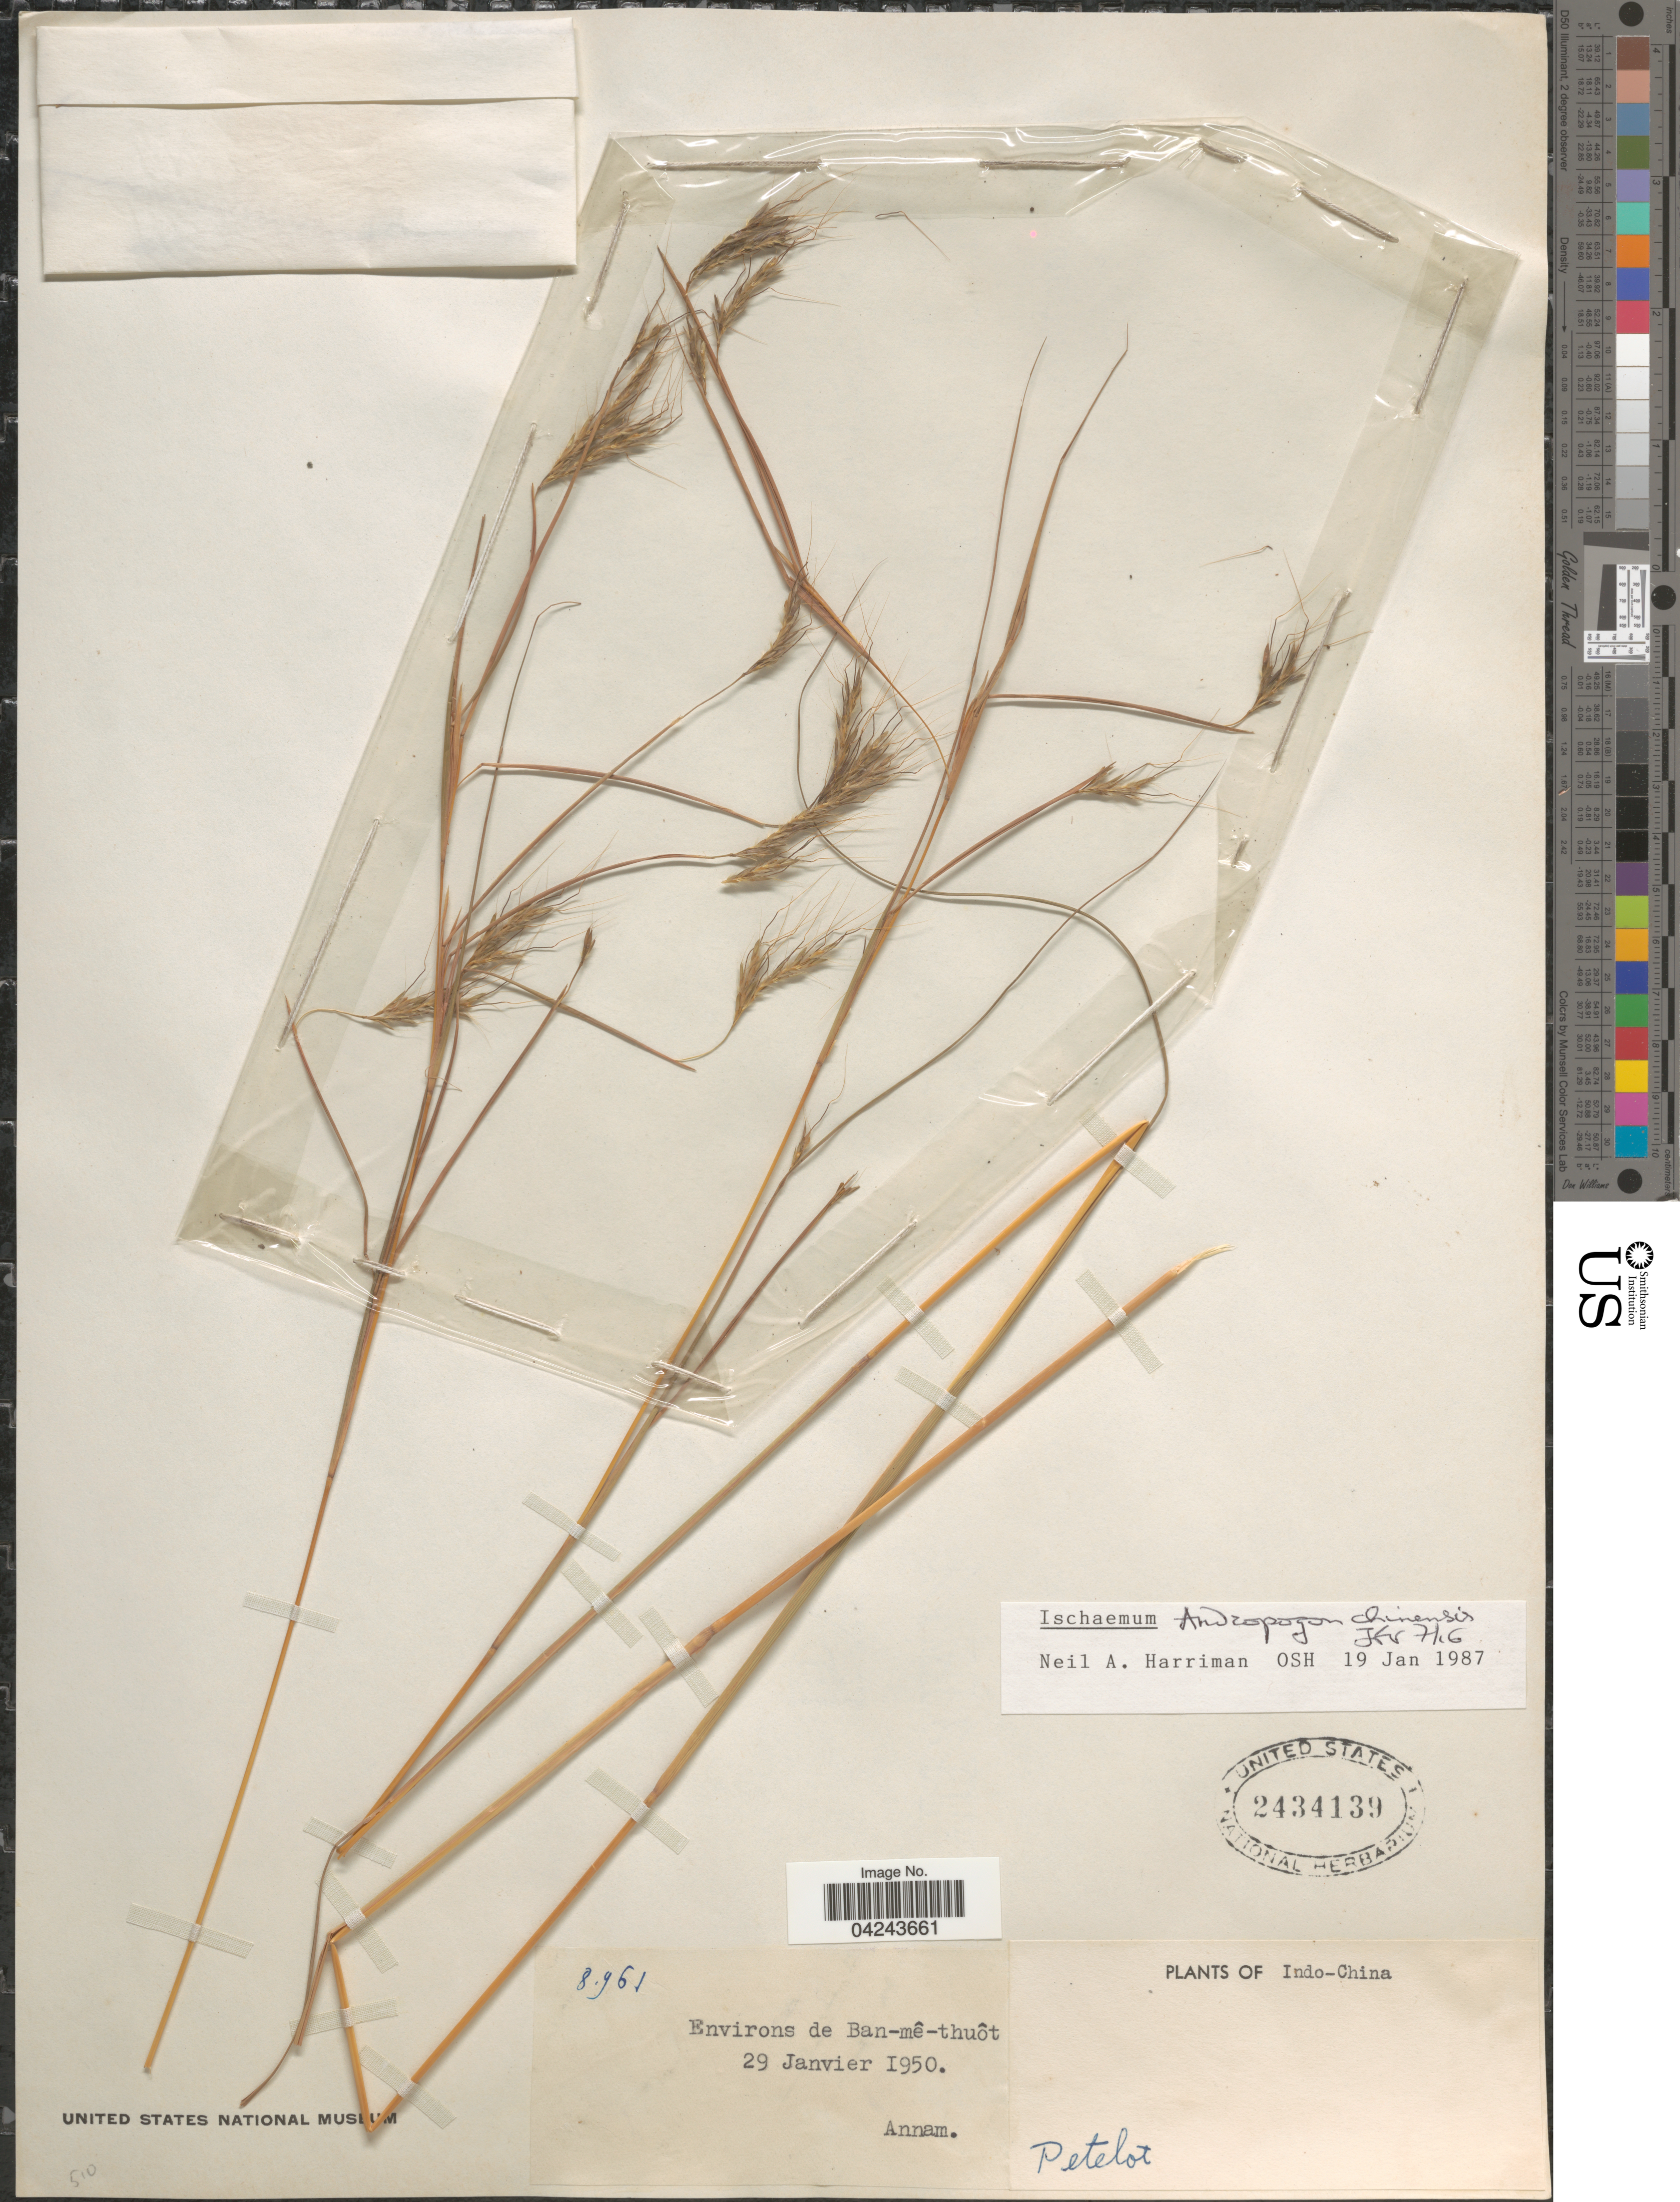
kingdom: Plantae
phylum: Tracheophyta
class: Liliopsida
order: Poales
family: Poaceae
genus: Ischaemum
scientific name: Ischaemum sp.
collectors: Pételot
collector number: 8961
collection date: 1950-01-29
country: Vietnam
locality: Environs de Ban-mê-thuôt. Annam.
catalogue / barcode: US 2434139